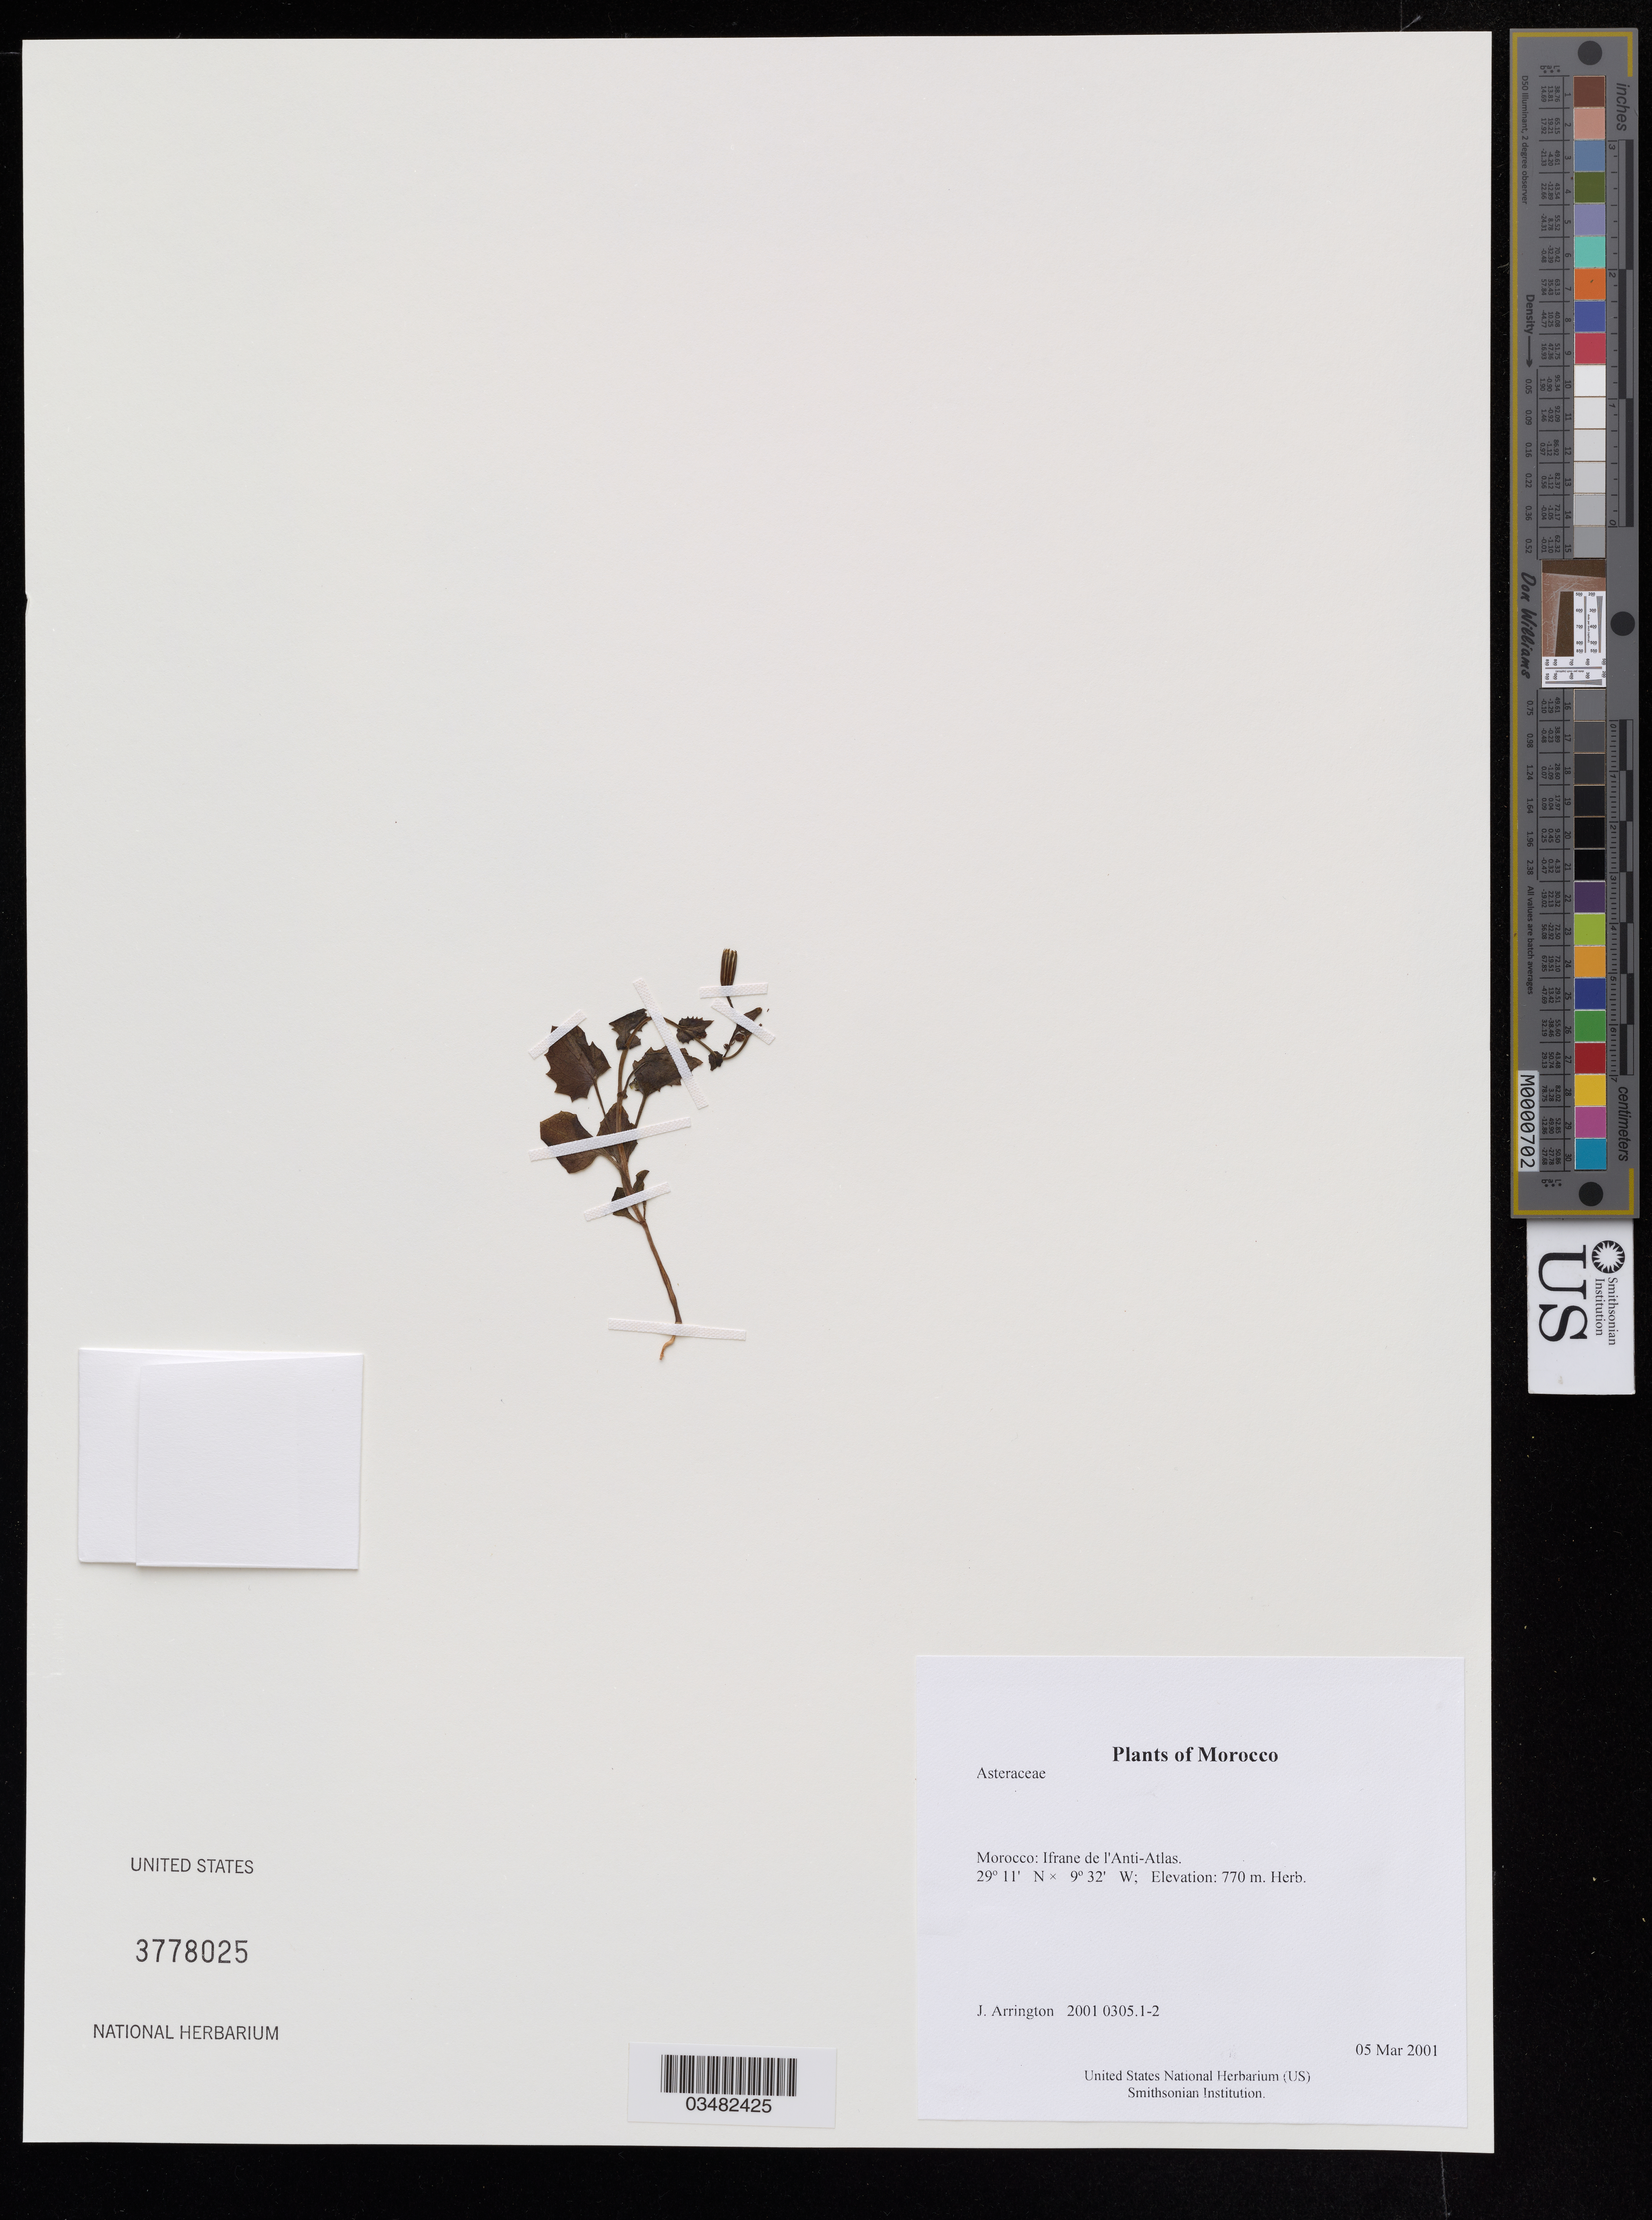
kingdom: Plantae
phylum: Tracheophyta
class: Magnoliopsida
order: Asterales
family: Asteraceae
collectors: J. Arrington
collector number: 2001 0305.1-2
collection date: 2001-03-05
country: Morocco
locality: Ifrane de l'Anti-Atlas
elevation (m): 770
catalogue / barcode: US 3778025